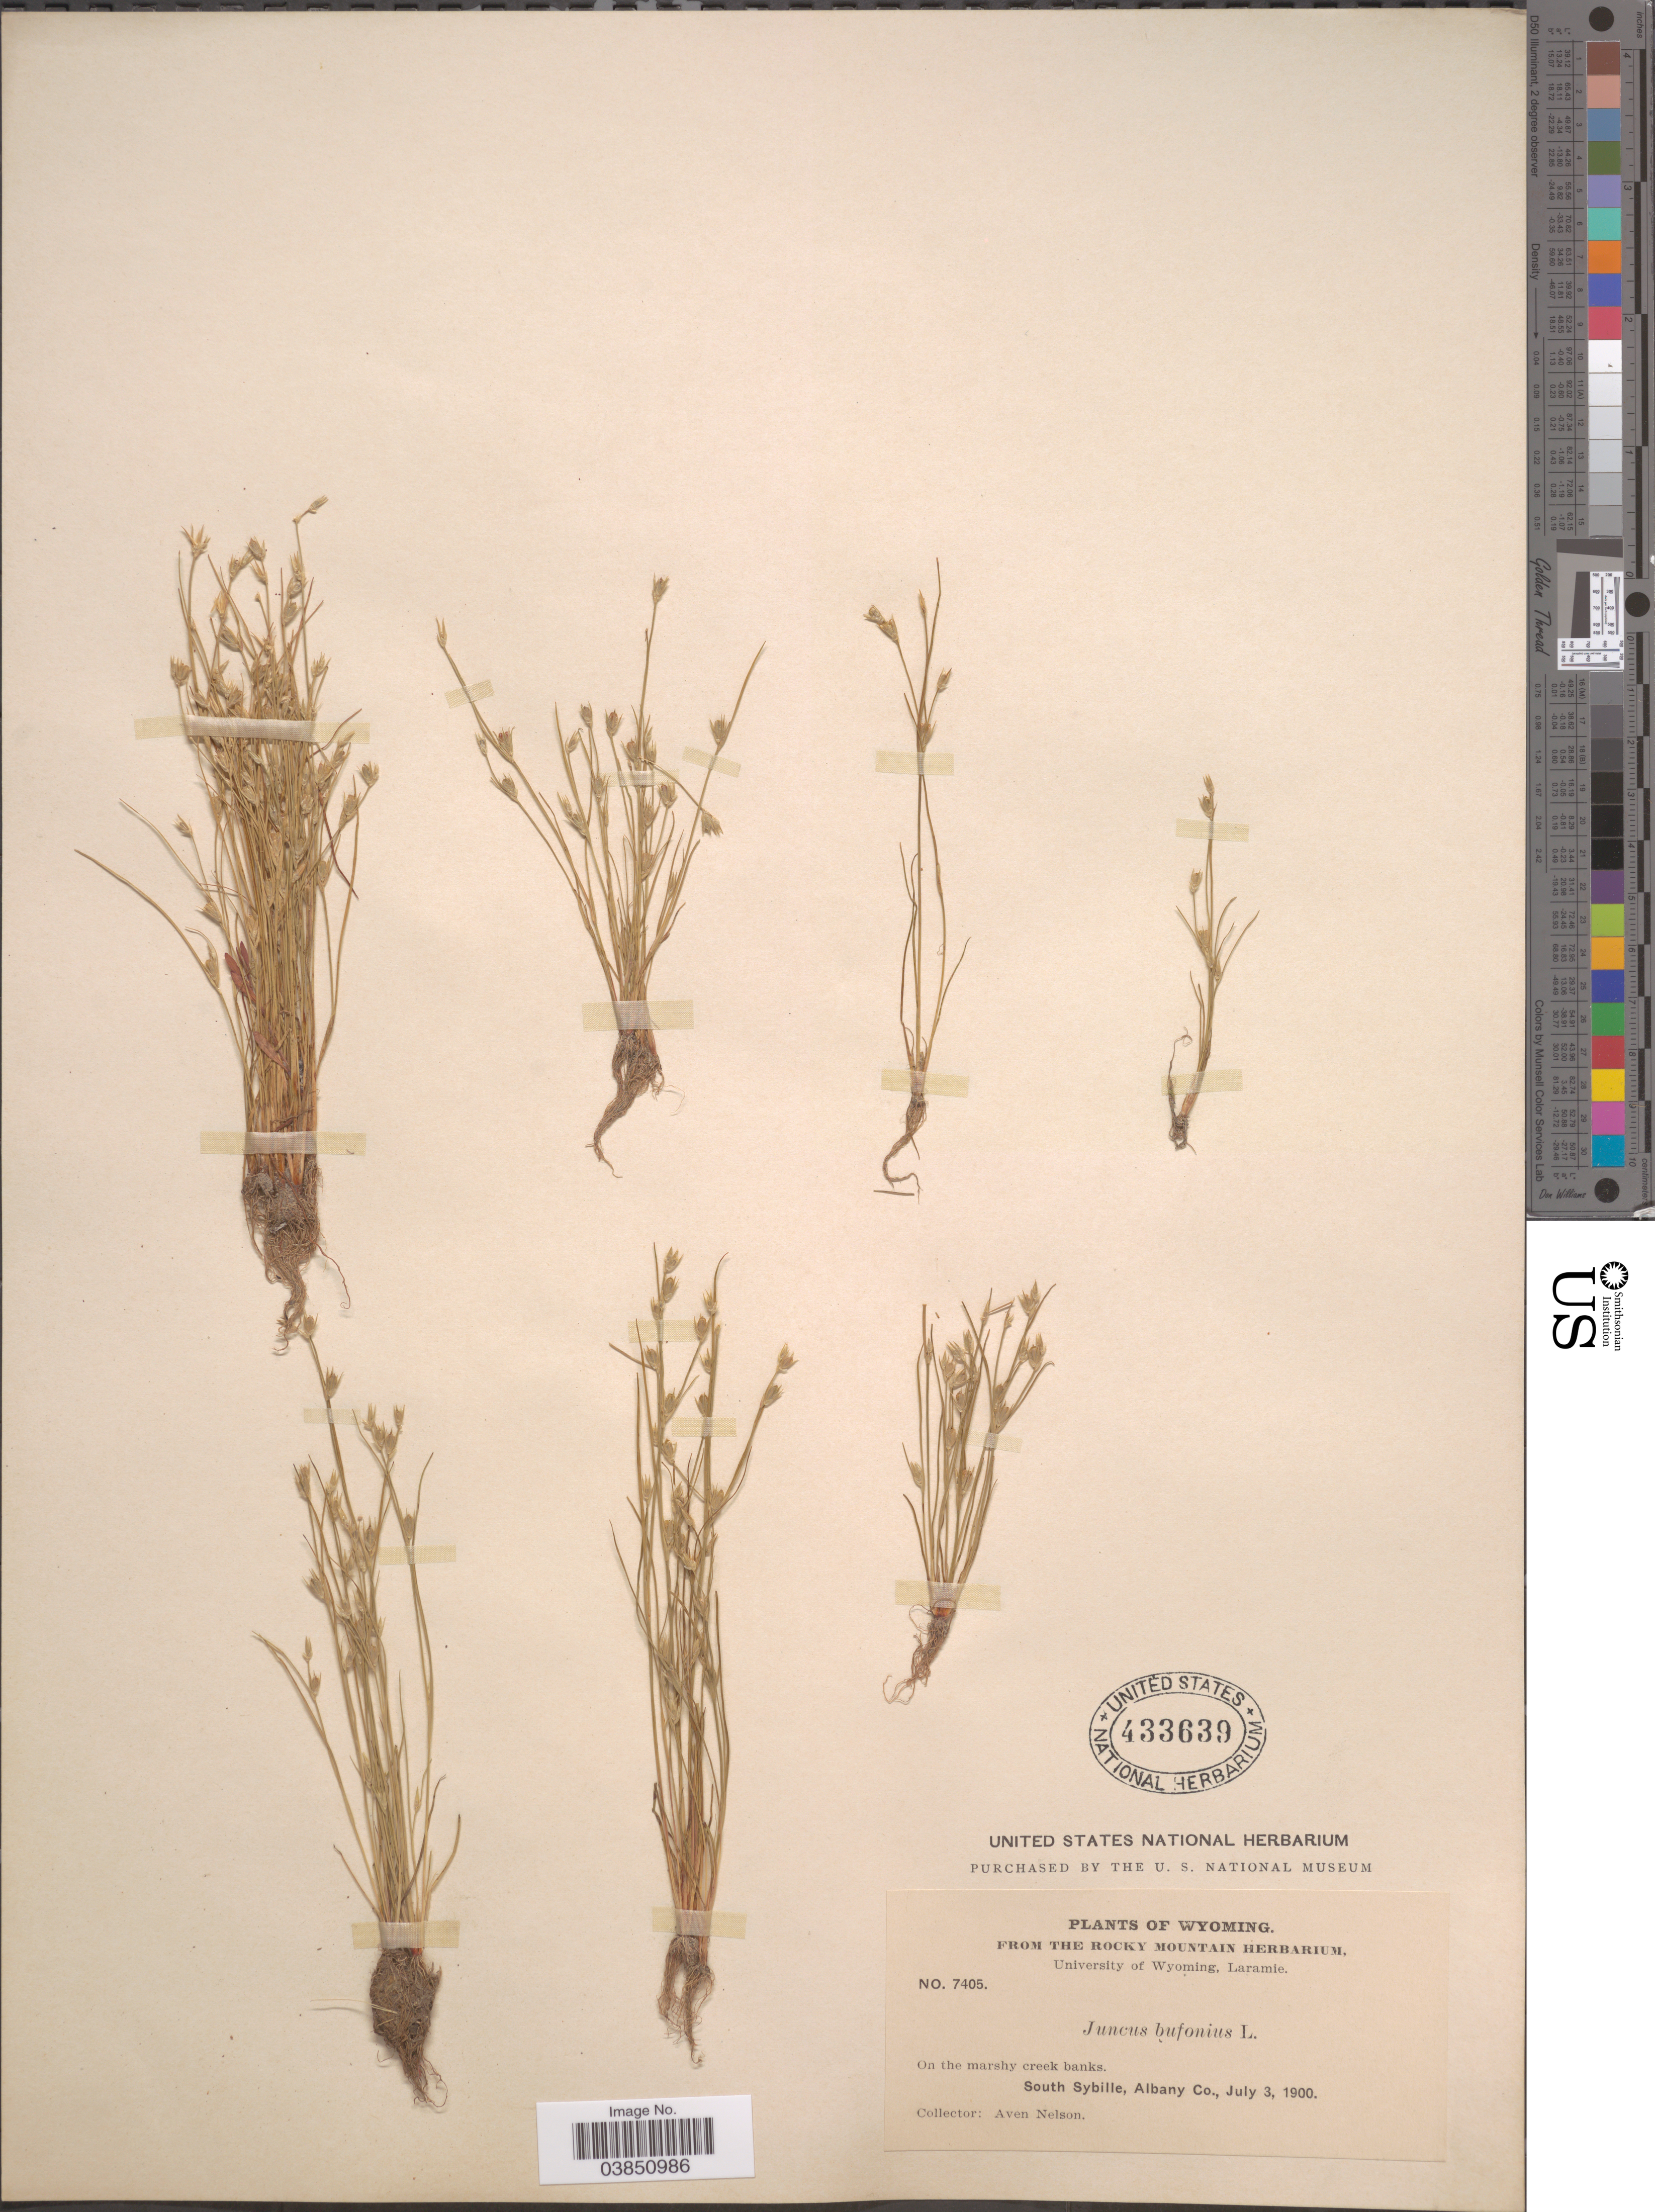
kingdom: Plantae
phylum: Tracheophyta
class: Liliopsida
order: Poales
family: Juncaceae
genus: Juncus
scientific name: Juncus bufonius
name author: L.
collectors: A. Nelson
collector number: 7405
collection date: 1900-07-03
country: United States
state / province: Wyoming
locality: South Sybille, Albany Co.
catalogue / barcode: US 433639